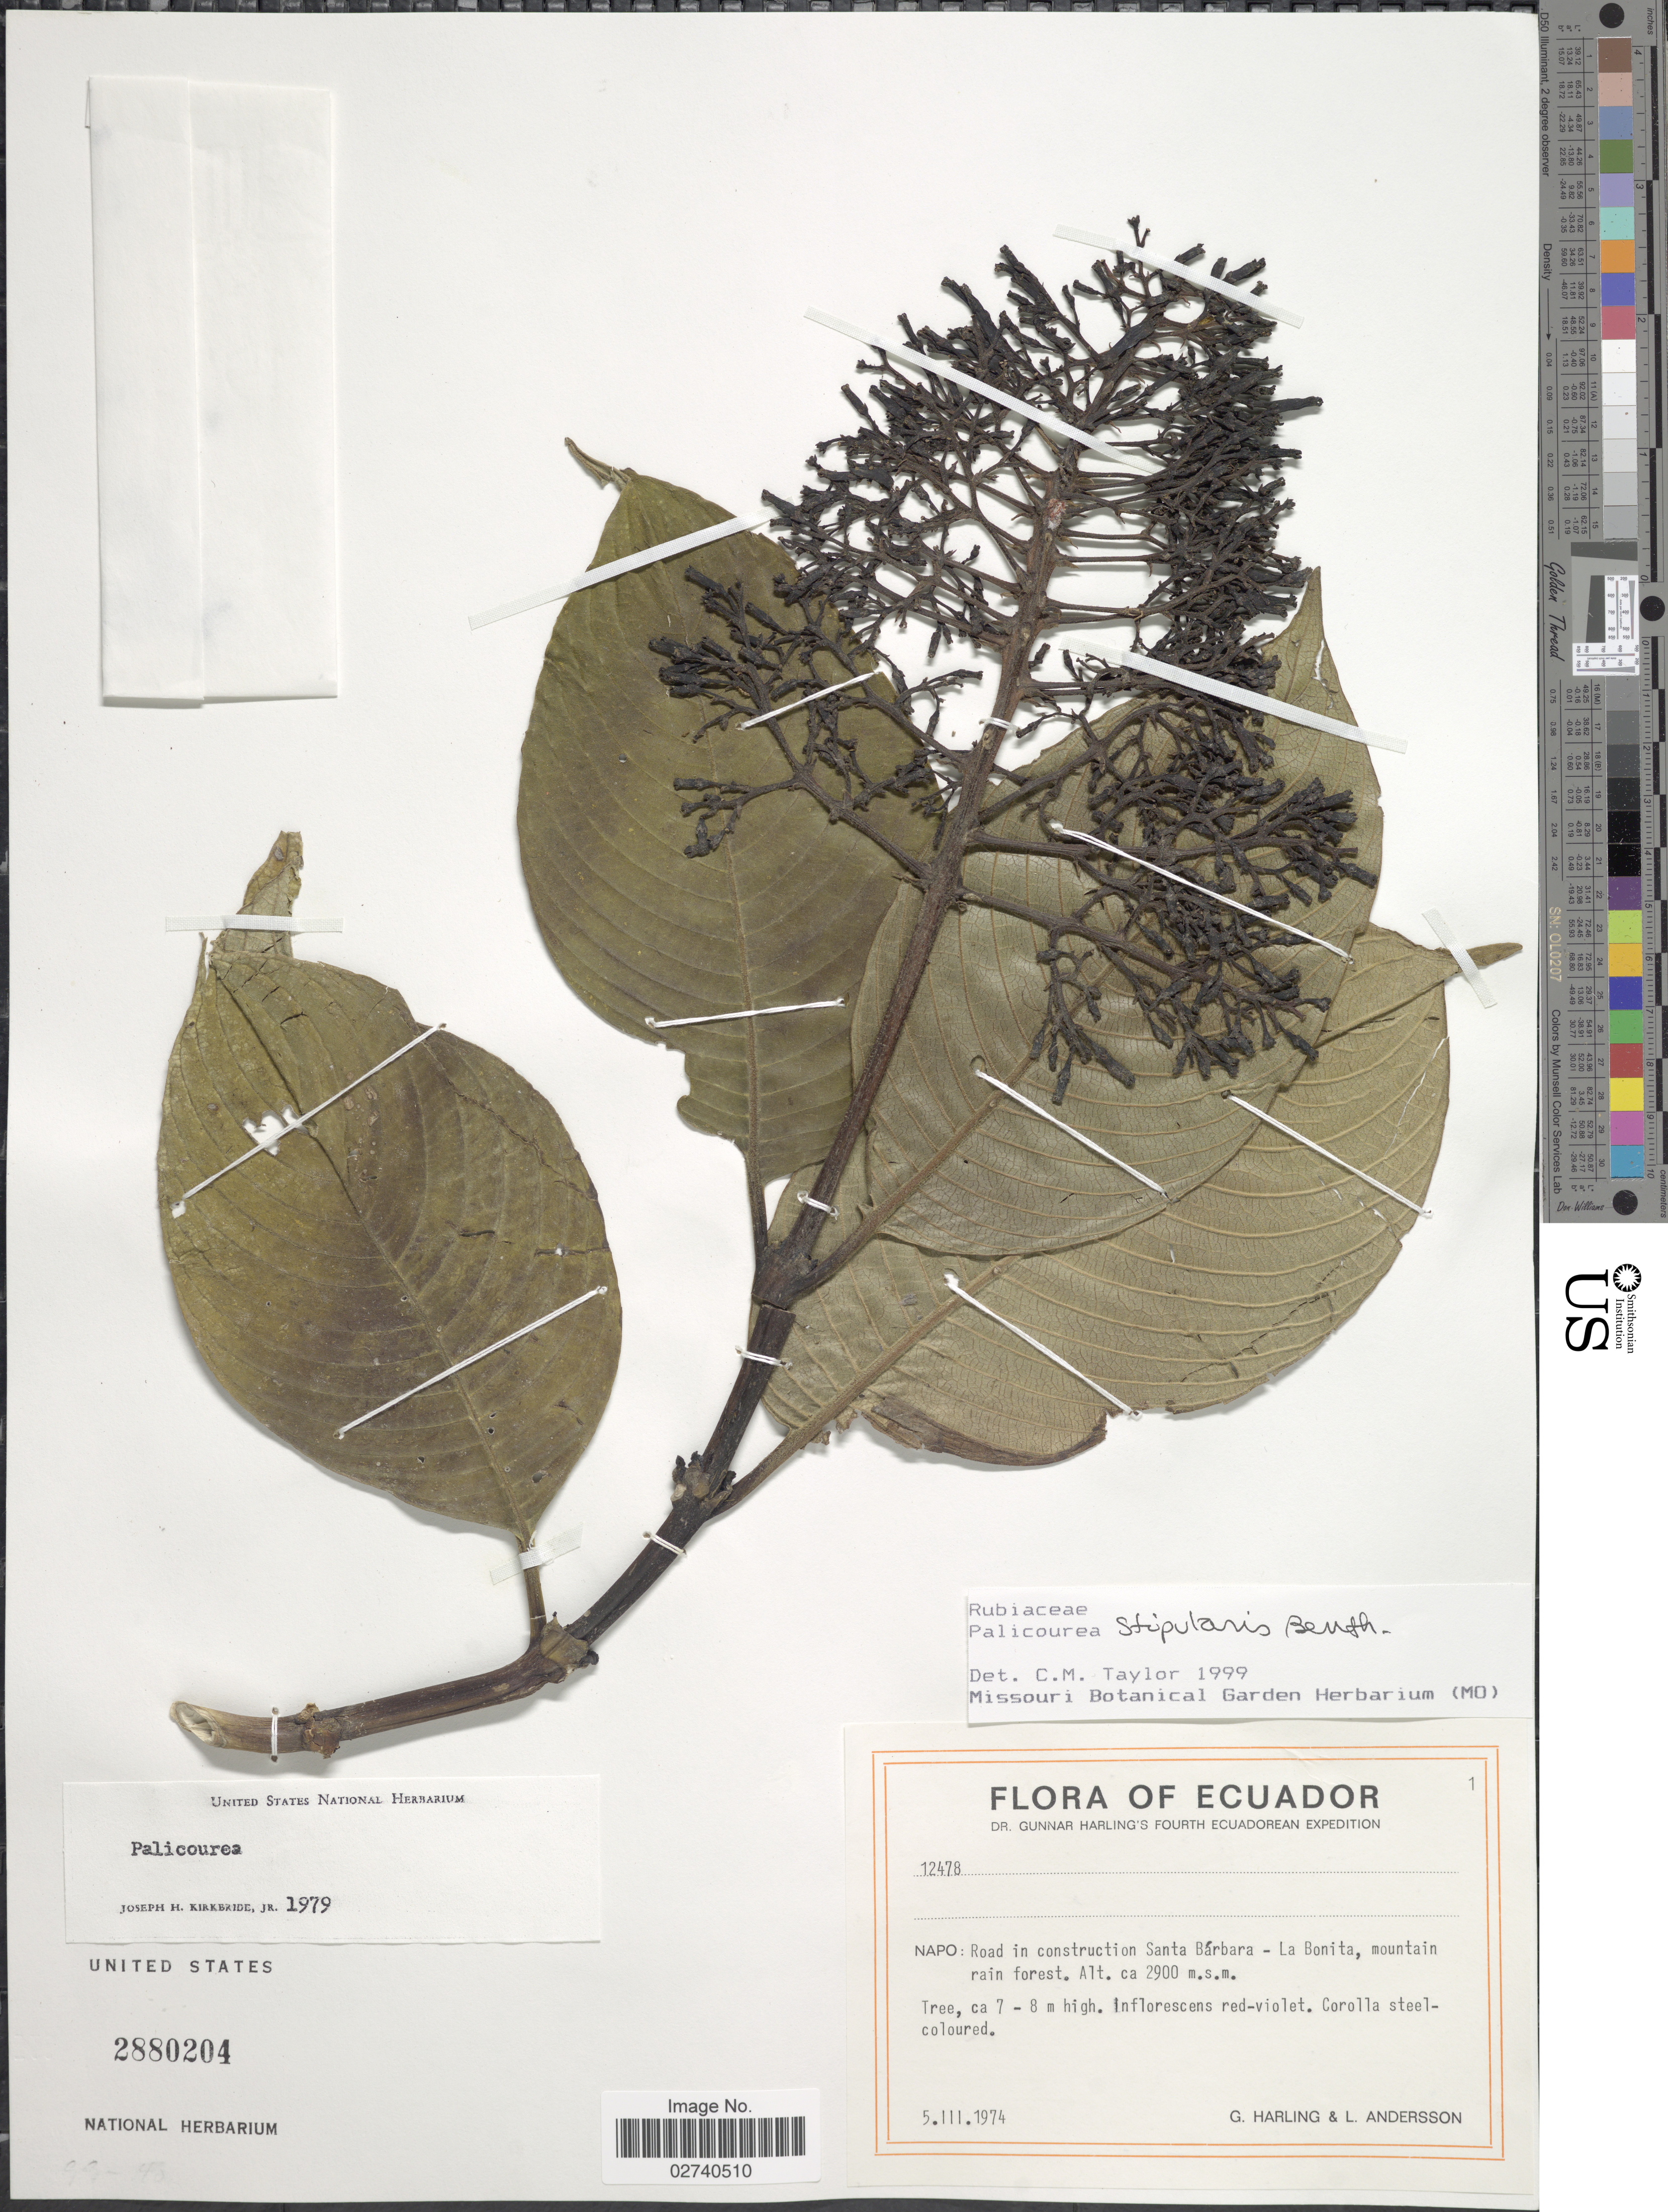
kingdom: Plantae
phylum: Tracheophyta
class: Magnoliopsida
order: Gentianales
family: Rubiaceae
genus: Palicourea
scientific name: Palicourea stipularis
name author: Benth.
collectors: G. Harling & L. Andersson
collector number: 12478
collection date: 1974-03-05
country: Ecuador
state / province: Napo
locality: Road in construction Santa Barbara-La Bonita, mountain rain forest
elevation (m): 2900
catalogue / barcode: US 2880204